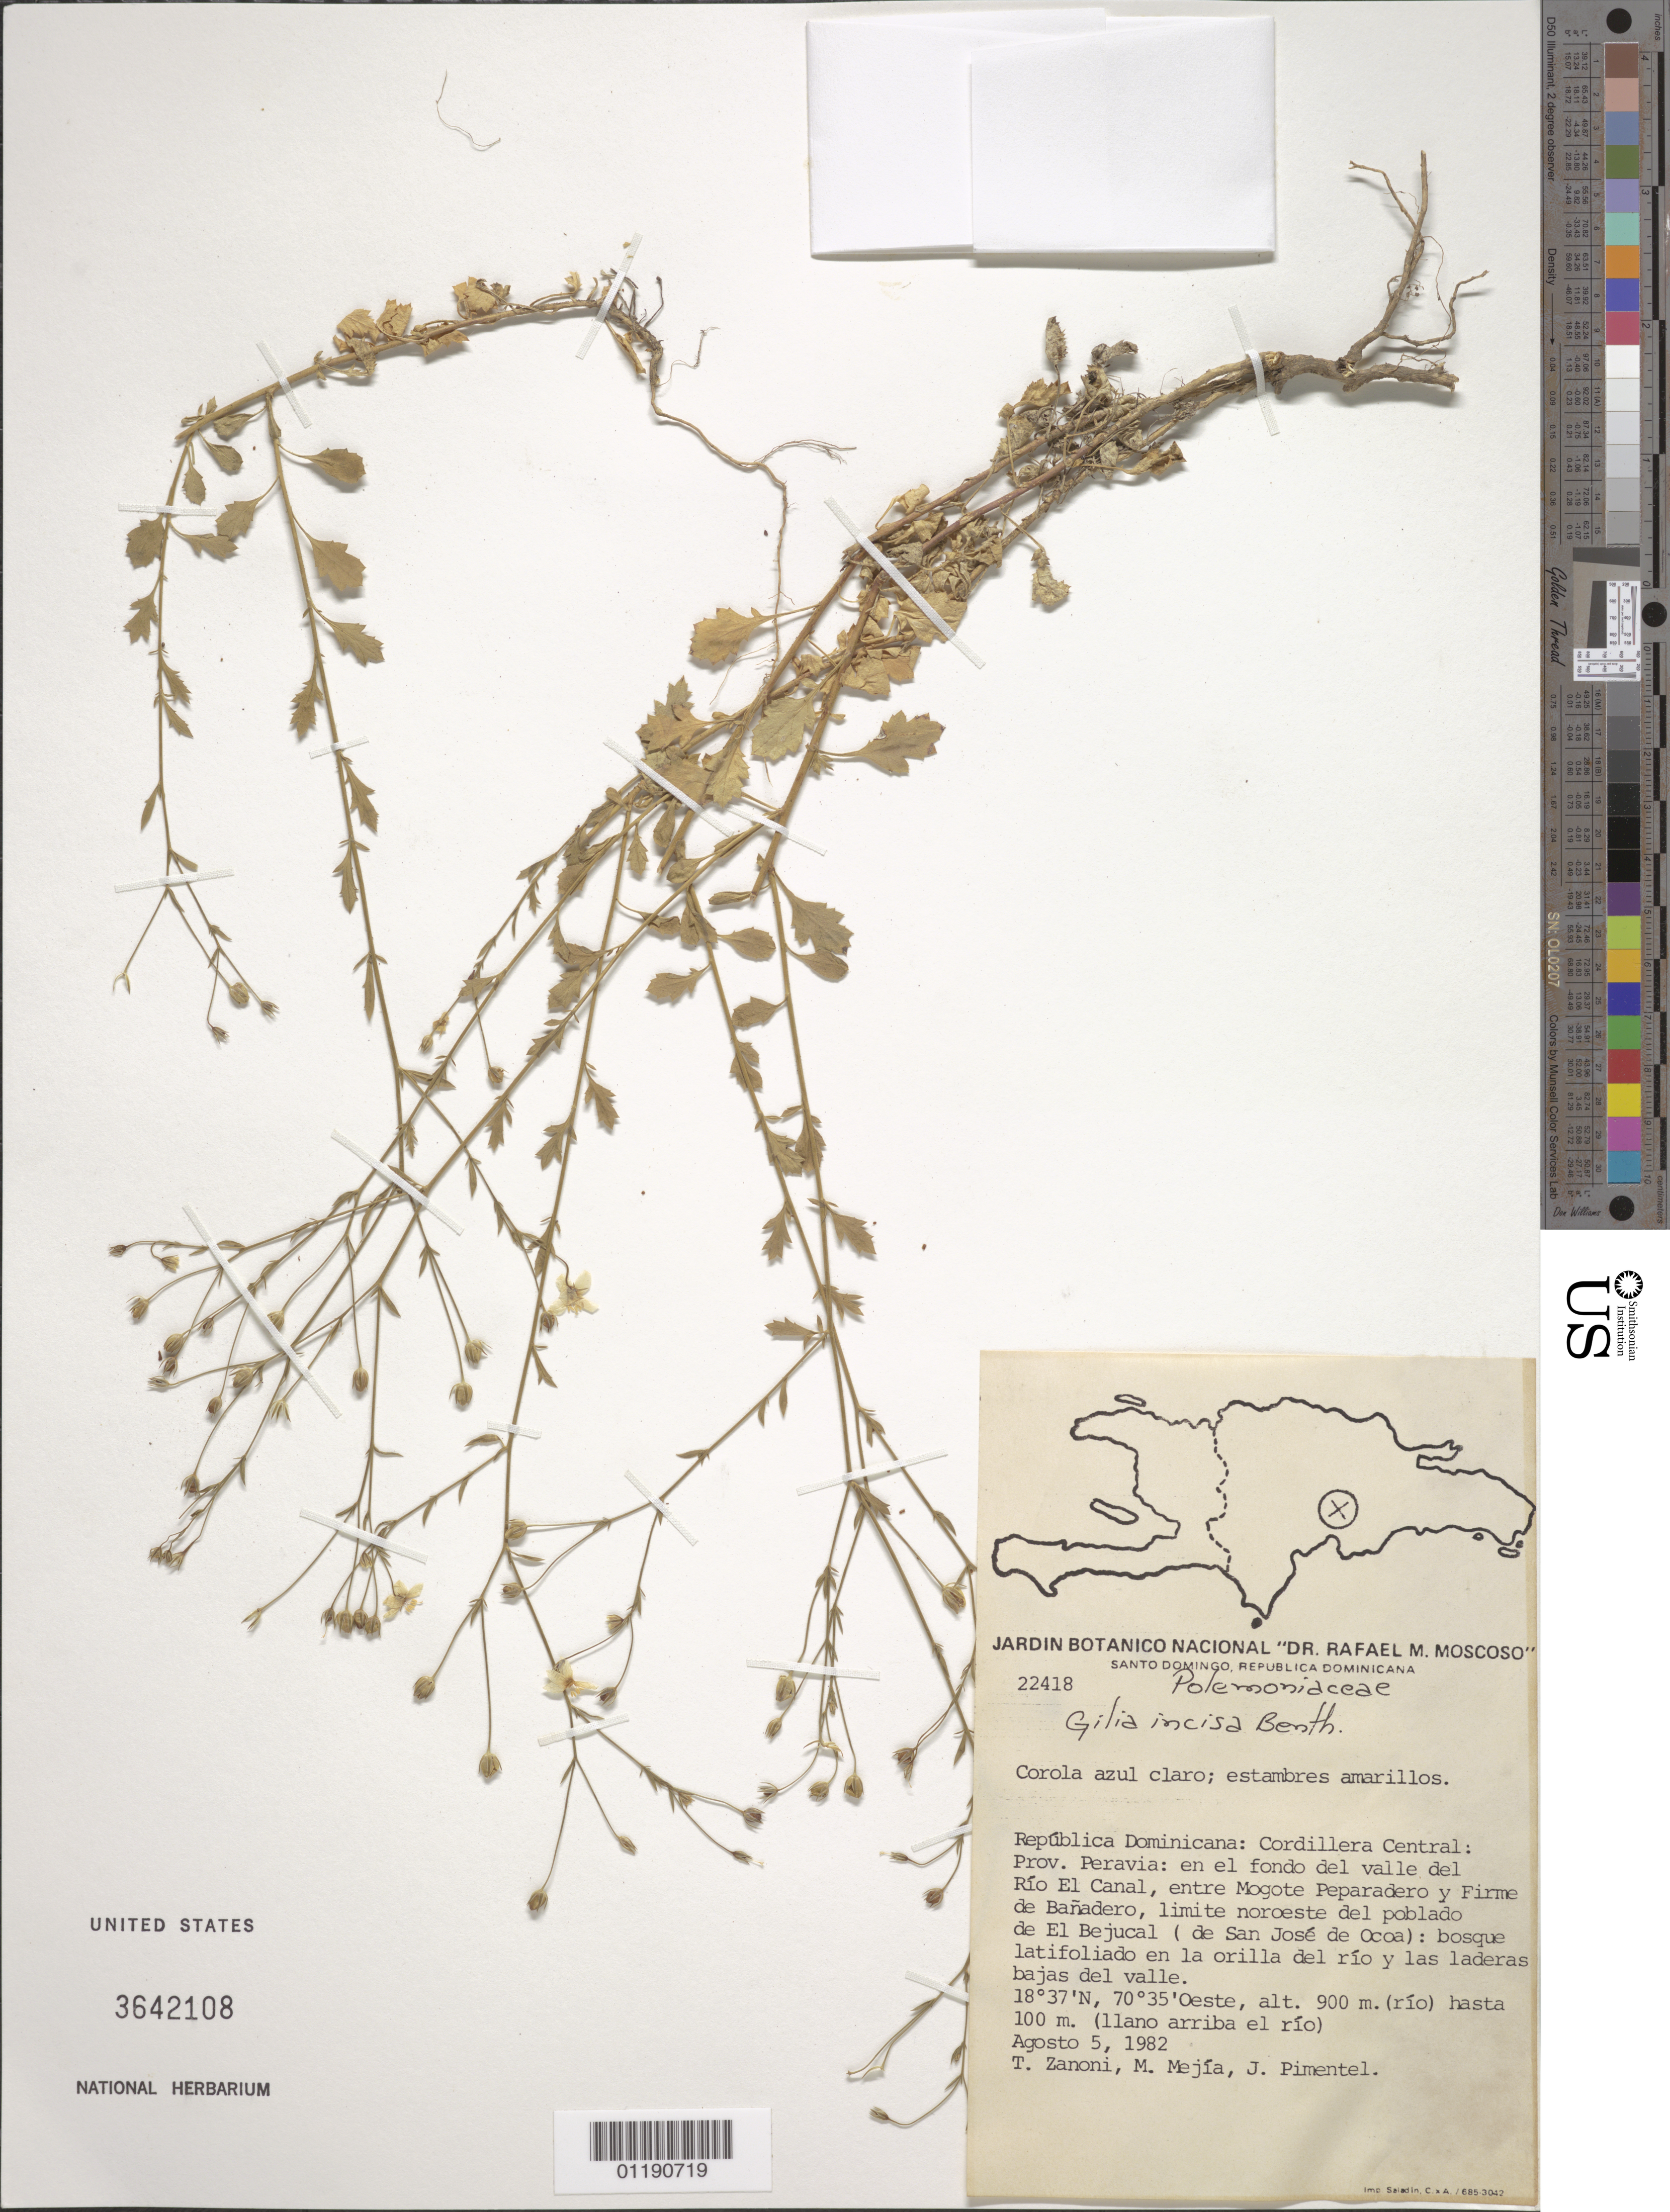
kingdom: Plantae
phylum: Tracheophyta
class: Magnoliopsida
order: Ericales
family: Polemoniaceae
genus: Giliastrum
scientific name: Giliastrum incisum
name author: (Benth.) J.M. Porter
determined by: Strong, Mark T., (BOT), Smithsonian Institution - National Museum of Natural History (UNITED STATES)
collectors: T. A. Zanoni, M. Mejia & J. Pimentel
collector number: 22418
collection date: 1982-08-05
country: Dominican Republic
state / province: Peravia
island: Hispaniola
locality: In the valley of Río El Canal, between Mogote Peparadero and Firme de Bañadero, NE limit of the town of El Bejucal (of San José de Ocoa).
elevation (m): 900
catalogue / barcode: US 3642108